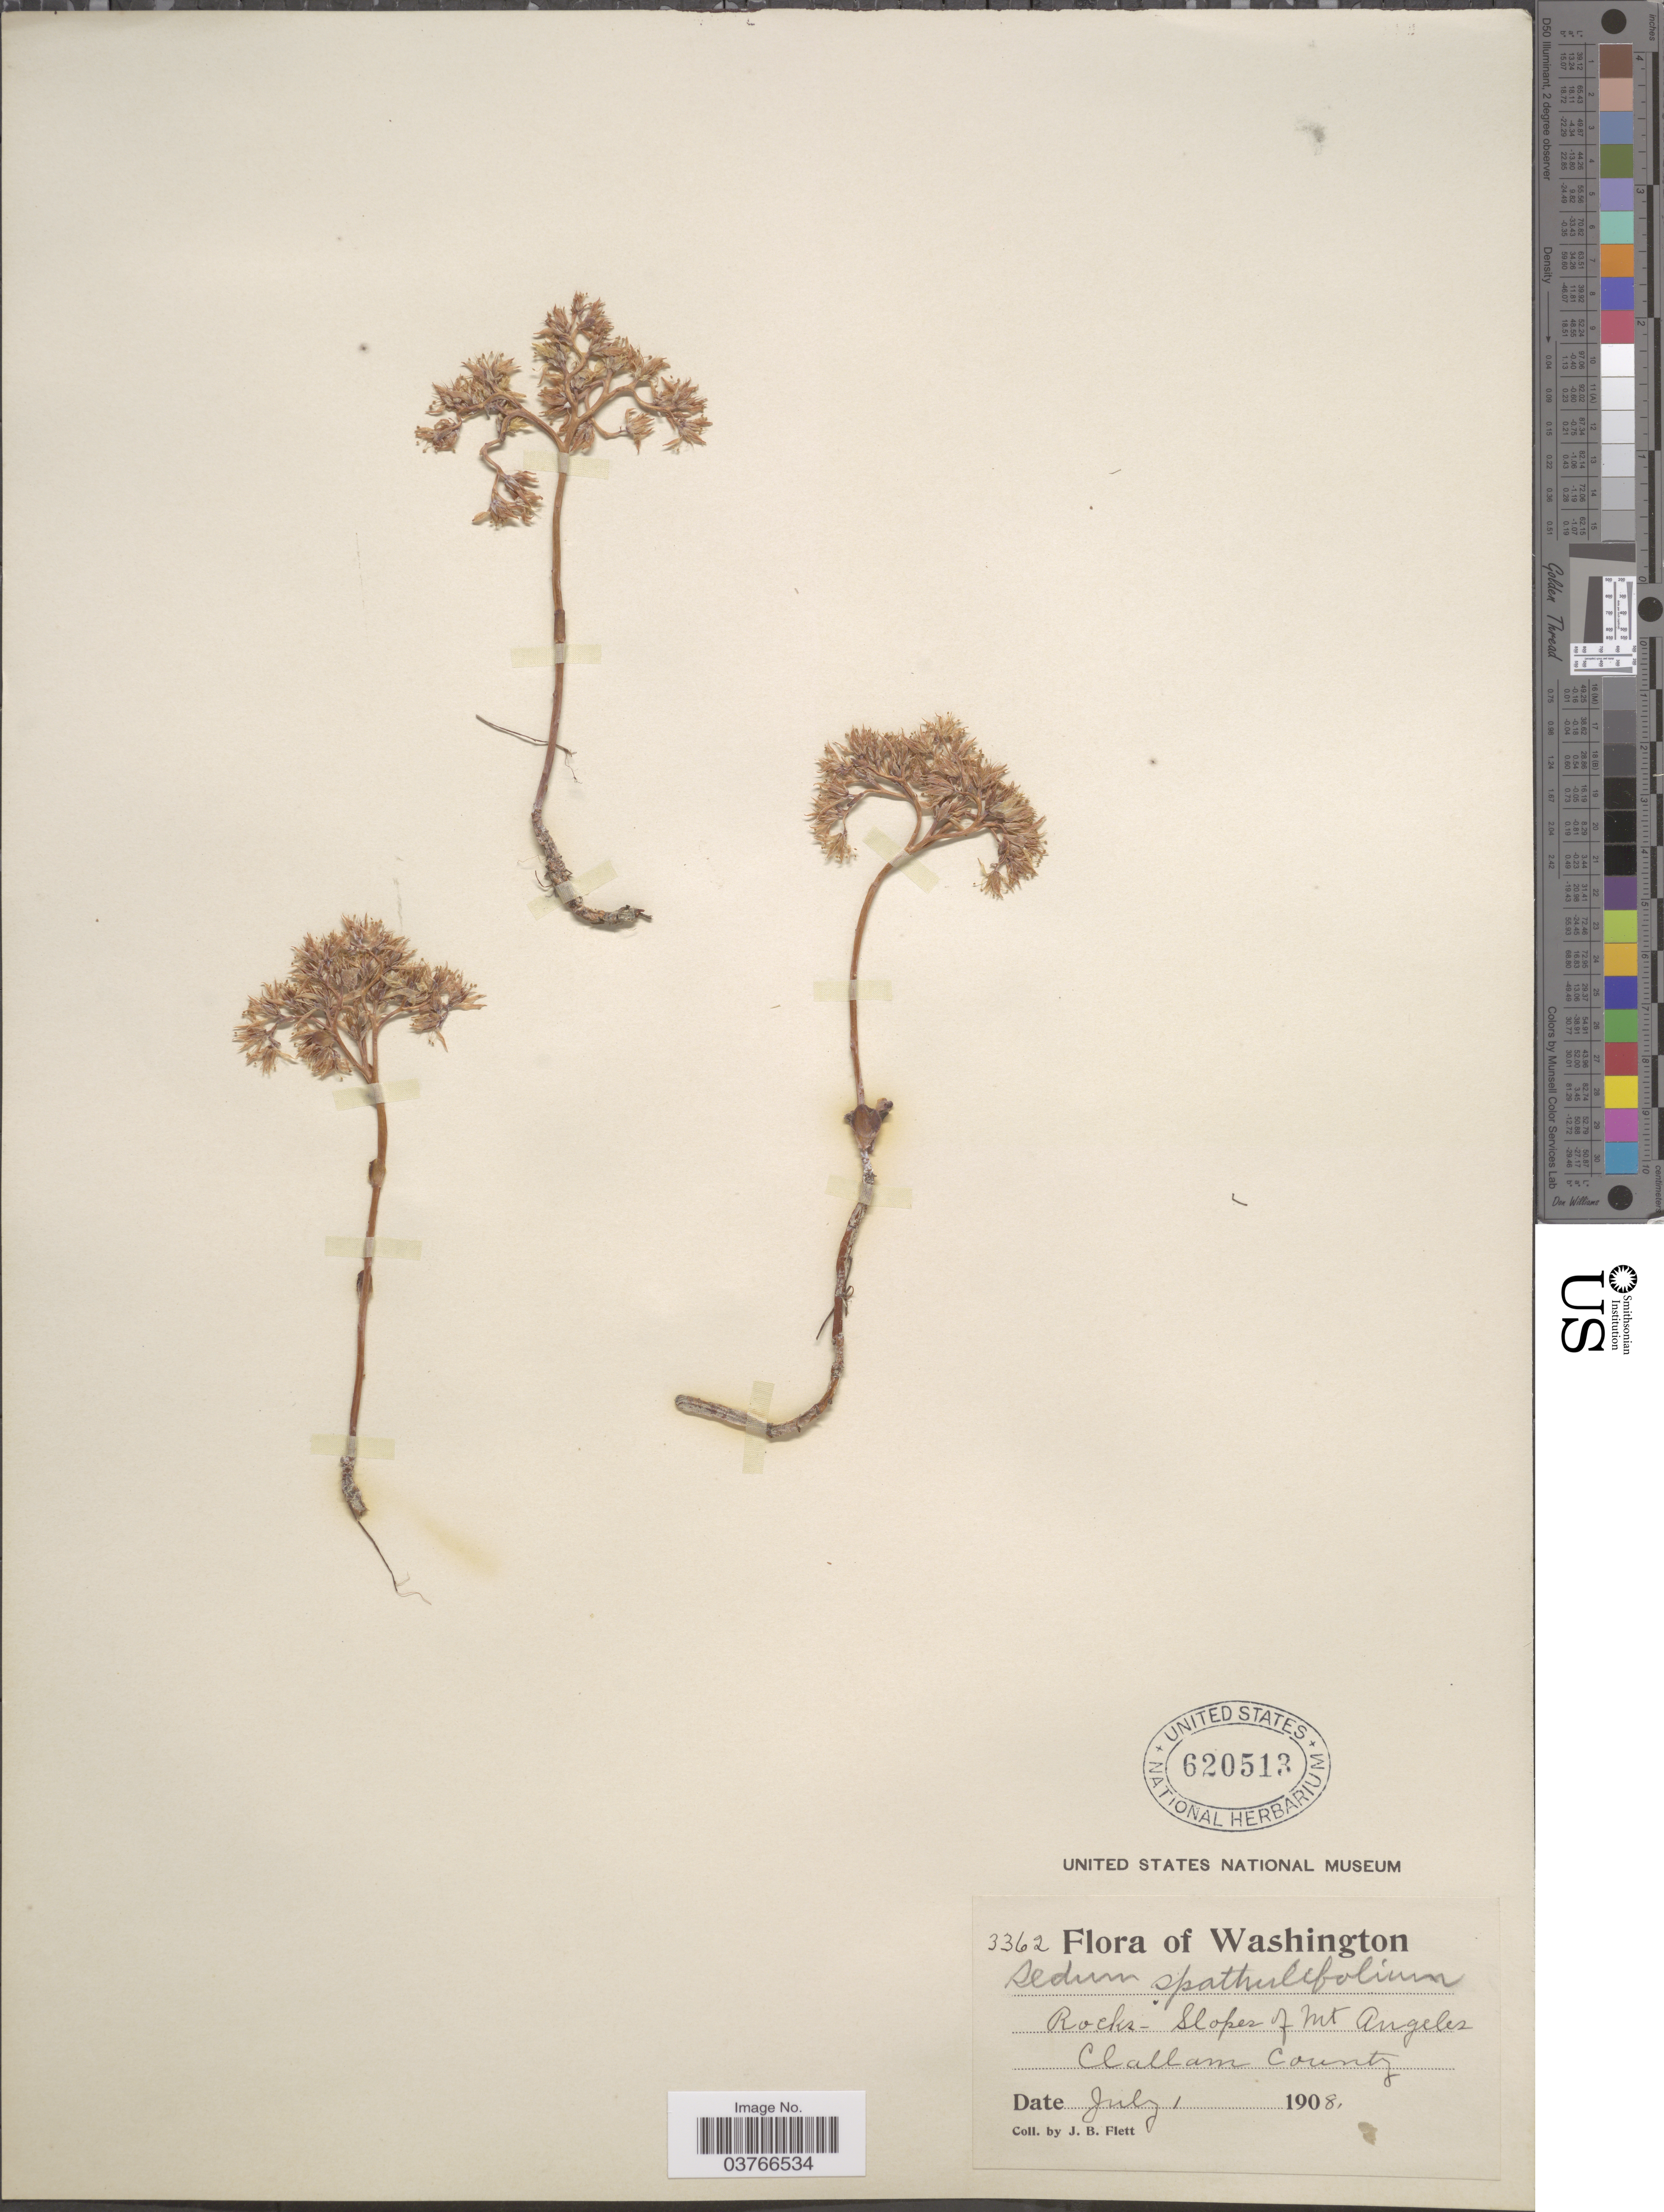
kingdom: Plantae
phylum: Tracheophyta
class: Magnoliopsida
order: Saxifragales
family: Crassulaceae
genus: Sedum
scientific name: Sedum spathulifolium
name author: Hook.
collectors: J. Flett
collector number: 3362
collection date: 1908-07-01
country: United States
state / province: Washington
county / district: Clallam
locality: Rocks-Slopes of Mt Angeles. Clallam County.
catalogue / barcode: US 620513